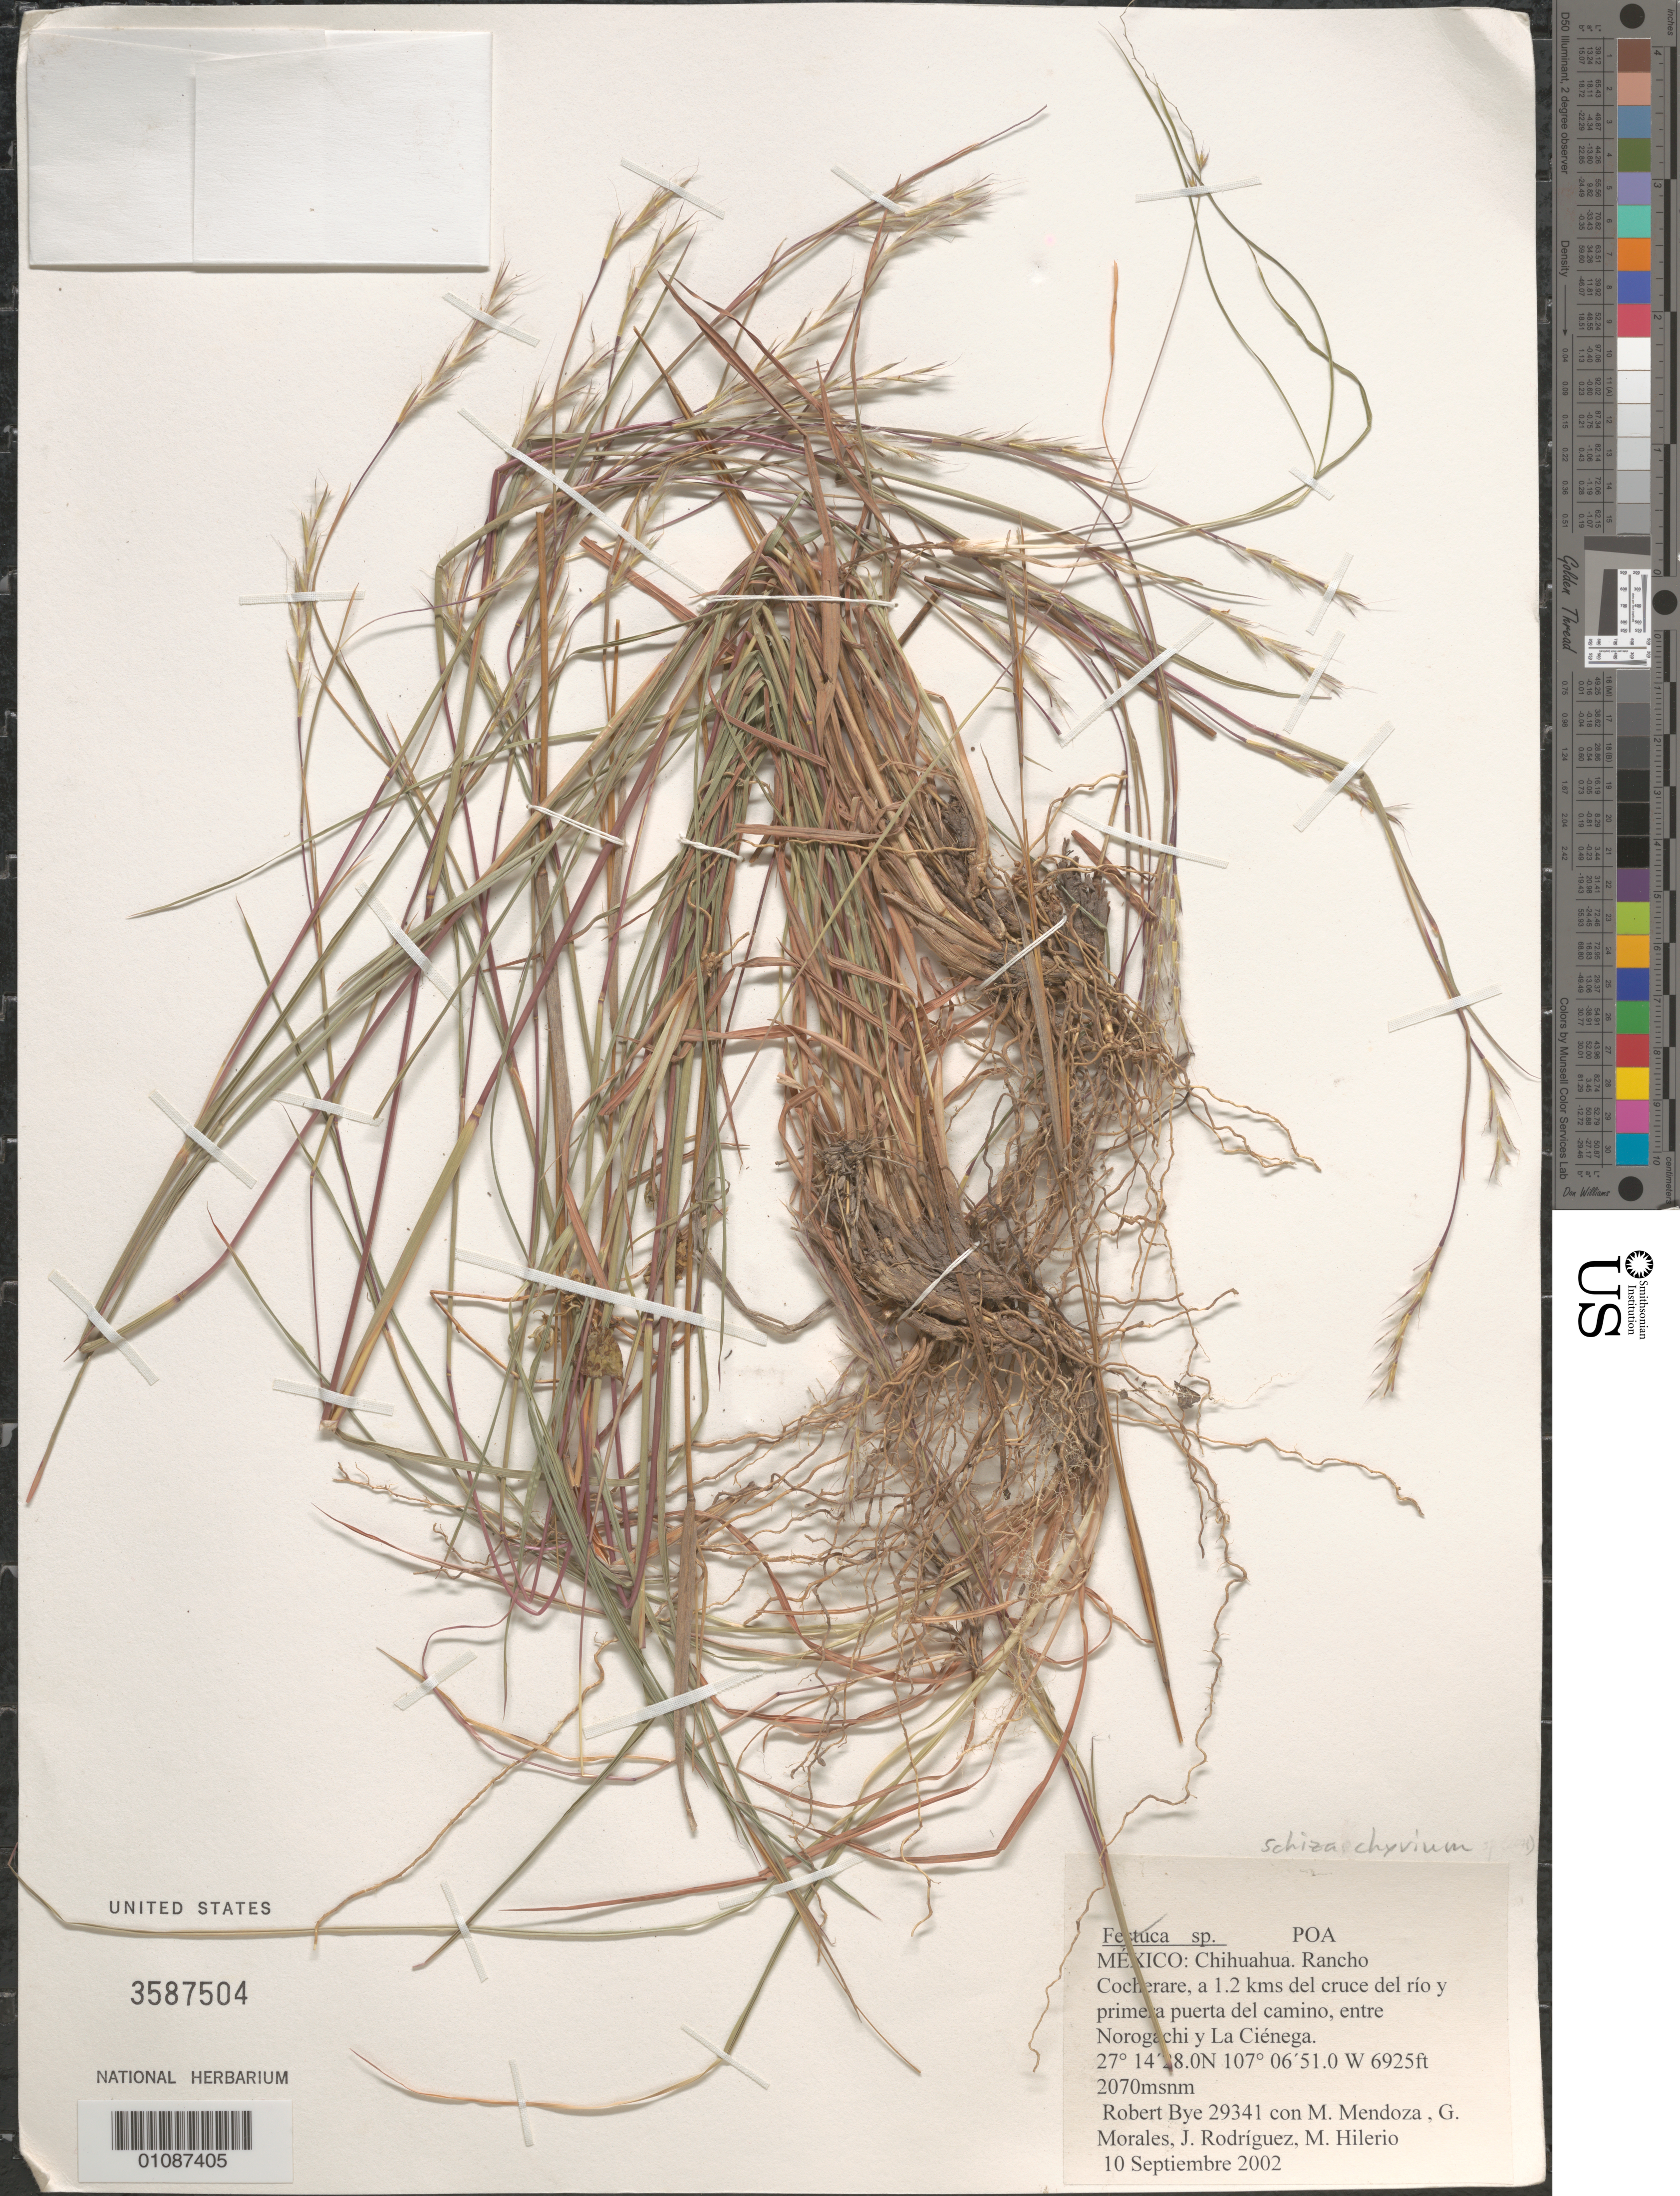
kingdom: Plantae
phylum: Tracheophyta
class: Liliopsida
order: Poales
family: Poaceae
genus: Schizachyrium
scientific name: Schizachyrium sp.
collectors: R. A. Bye, M. Mendoza Garcia, G. Morales, J. Rodríguez & M. Hilerio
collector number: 29341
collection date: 2002-09-10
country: Mexico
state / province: Chihuahua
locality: Rancho Cocherare, a 1.2 kms del cruce del rio y primera puerta del camino, entre Norogachi y La Cienega.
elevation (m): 2070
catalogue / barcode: US 3587504